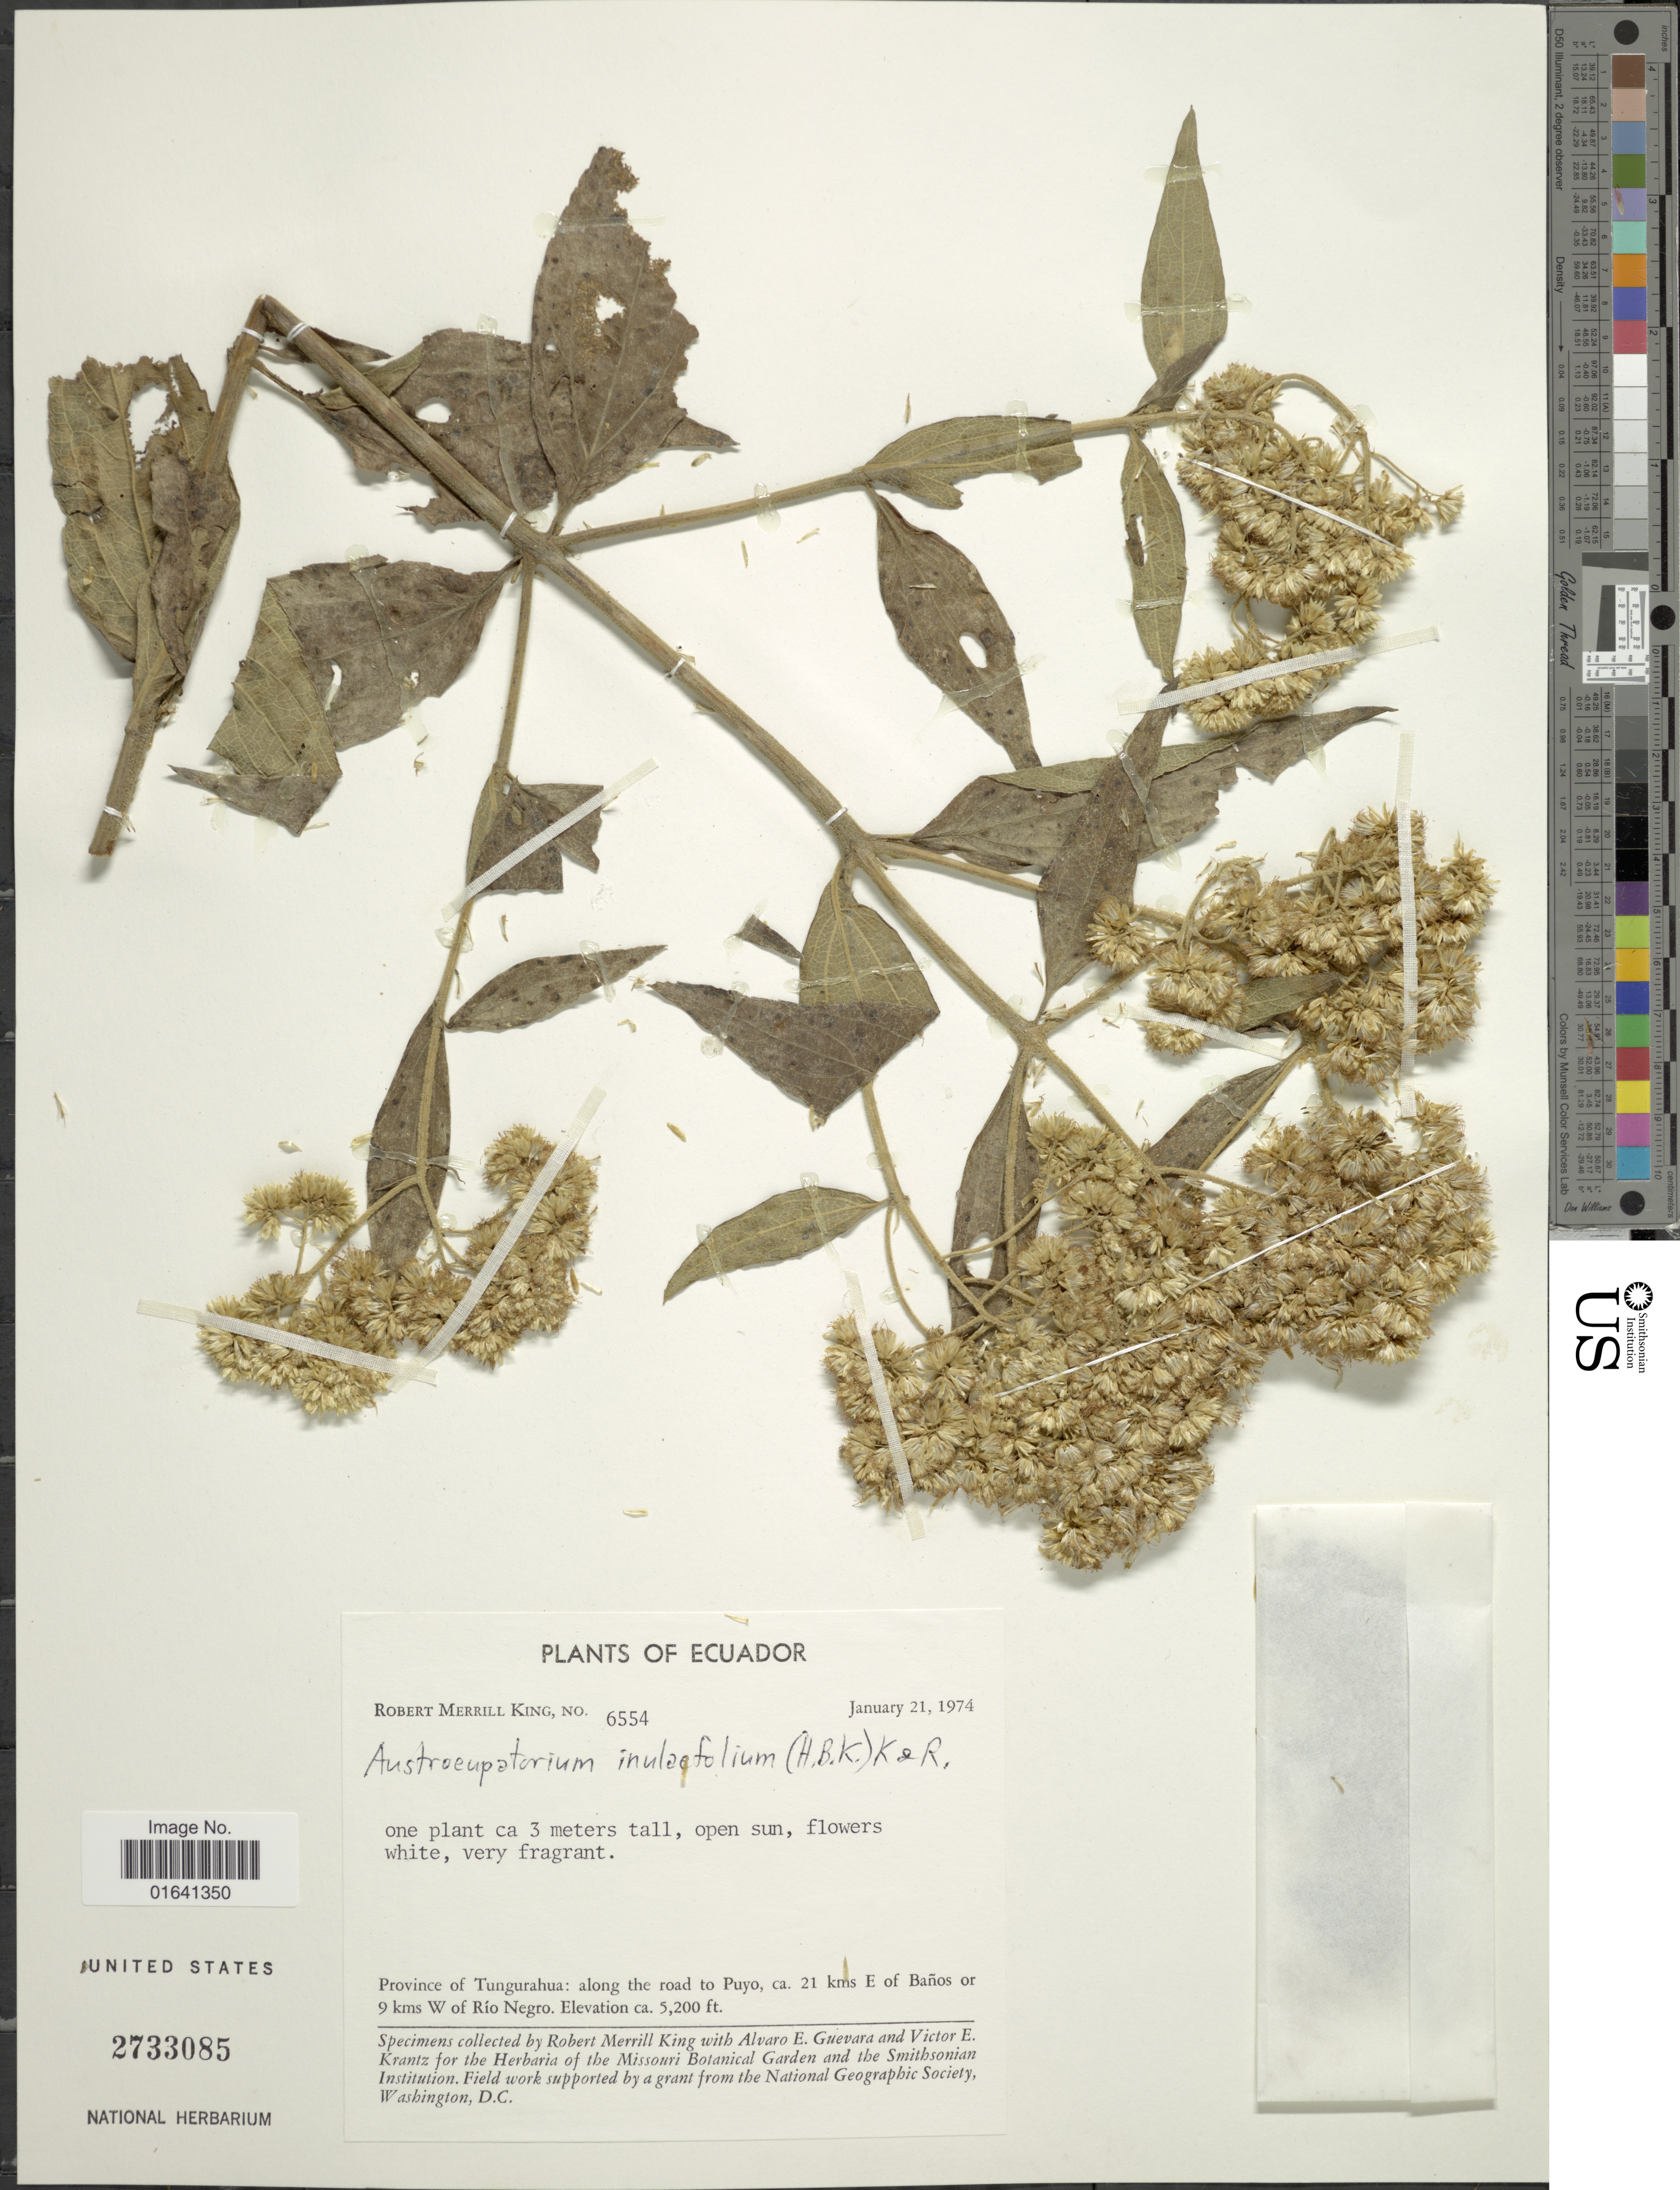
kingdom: Plantae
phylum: Tracheophyta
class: Magnoliopsida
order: Asterales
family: Asteraceae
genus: Austroeupatorium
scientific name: Austroeupatorium inulaefolium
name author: (Kunth) R.M. King & H. Rob.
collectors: R. M. King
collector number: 6554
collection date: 1974-01-21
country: Ecuador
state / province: Tungurahua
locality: Along the road to Puyo, ca. 21 kms E of Baños or 9 kms W of Río Negro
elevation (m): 1585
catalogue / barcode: US 2733085